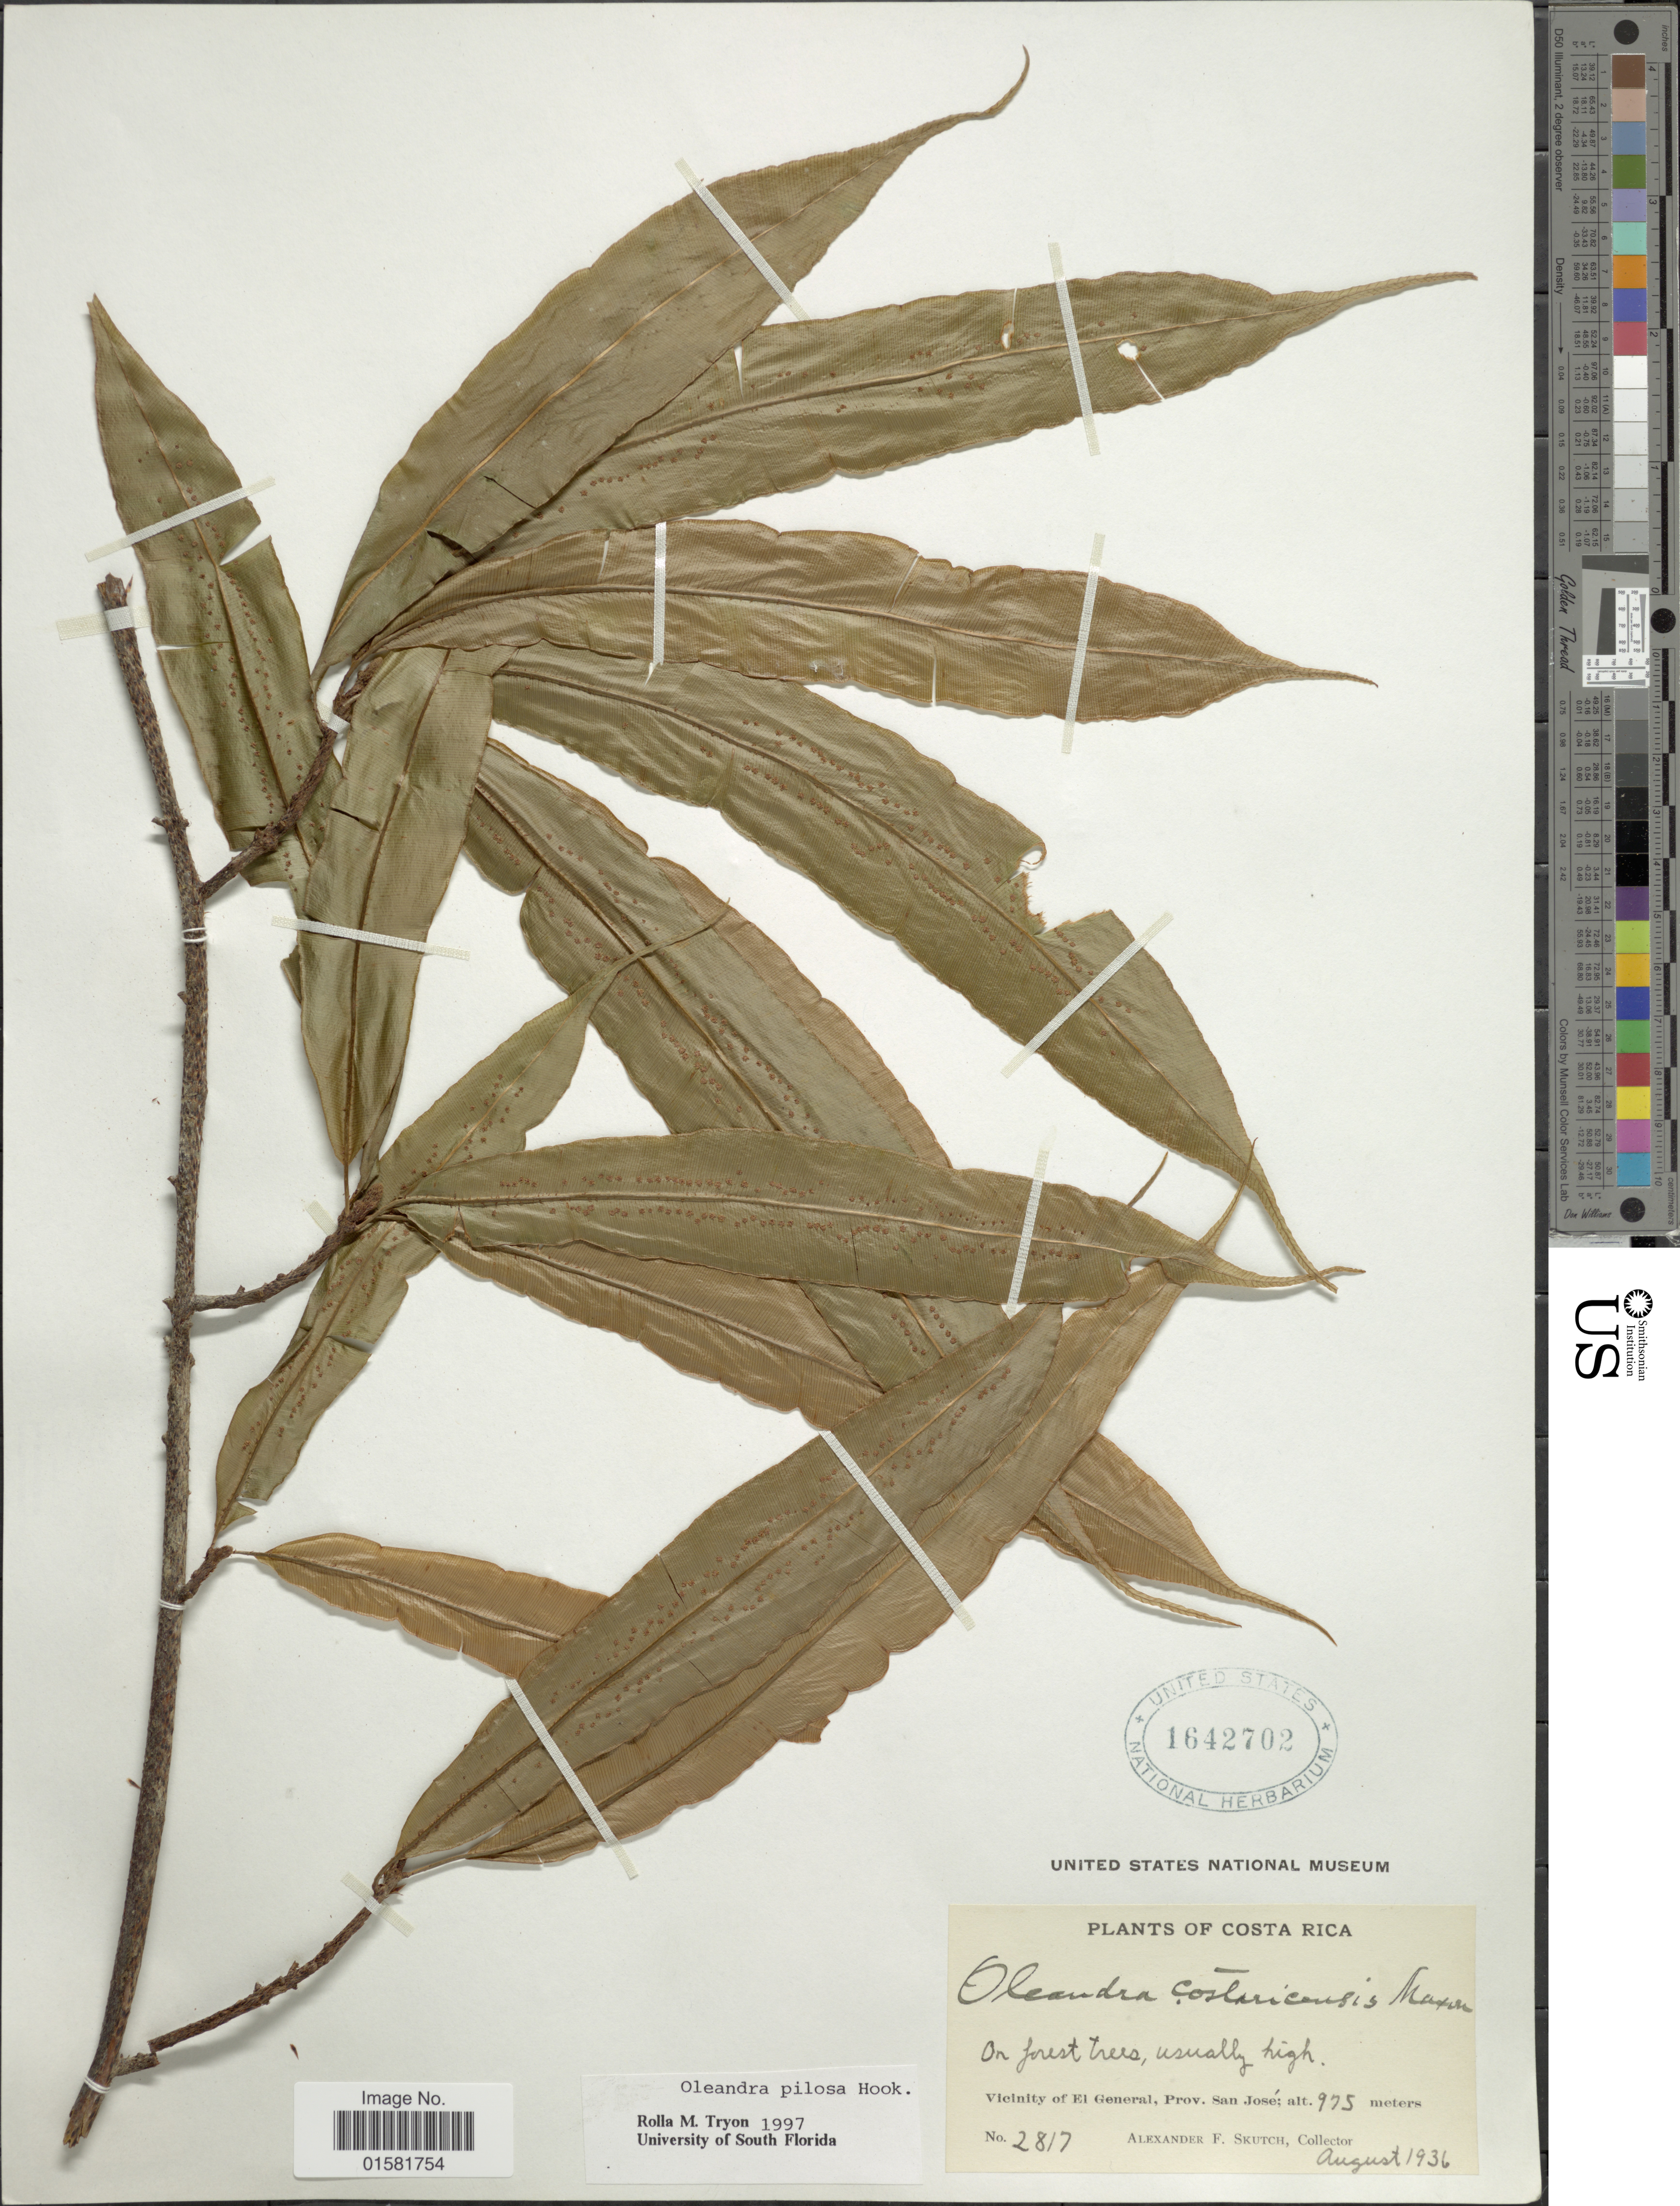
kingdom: Plantae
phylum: Tracheophyta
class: Polypodiopsida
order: Polypodiales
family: Oleandraceae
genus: Oleandra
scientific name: Oleandra pilosa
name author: Hook.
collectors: A. F. Skutch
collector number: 2817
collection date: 1936-08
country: Costa Rica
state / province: San José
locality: Costa Rica, vicinity of El General, Prov. San José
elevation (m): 975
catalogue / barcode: US 1642702